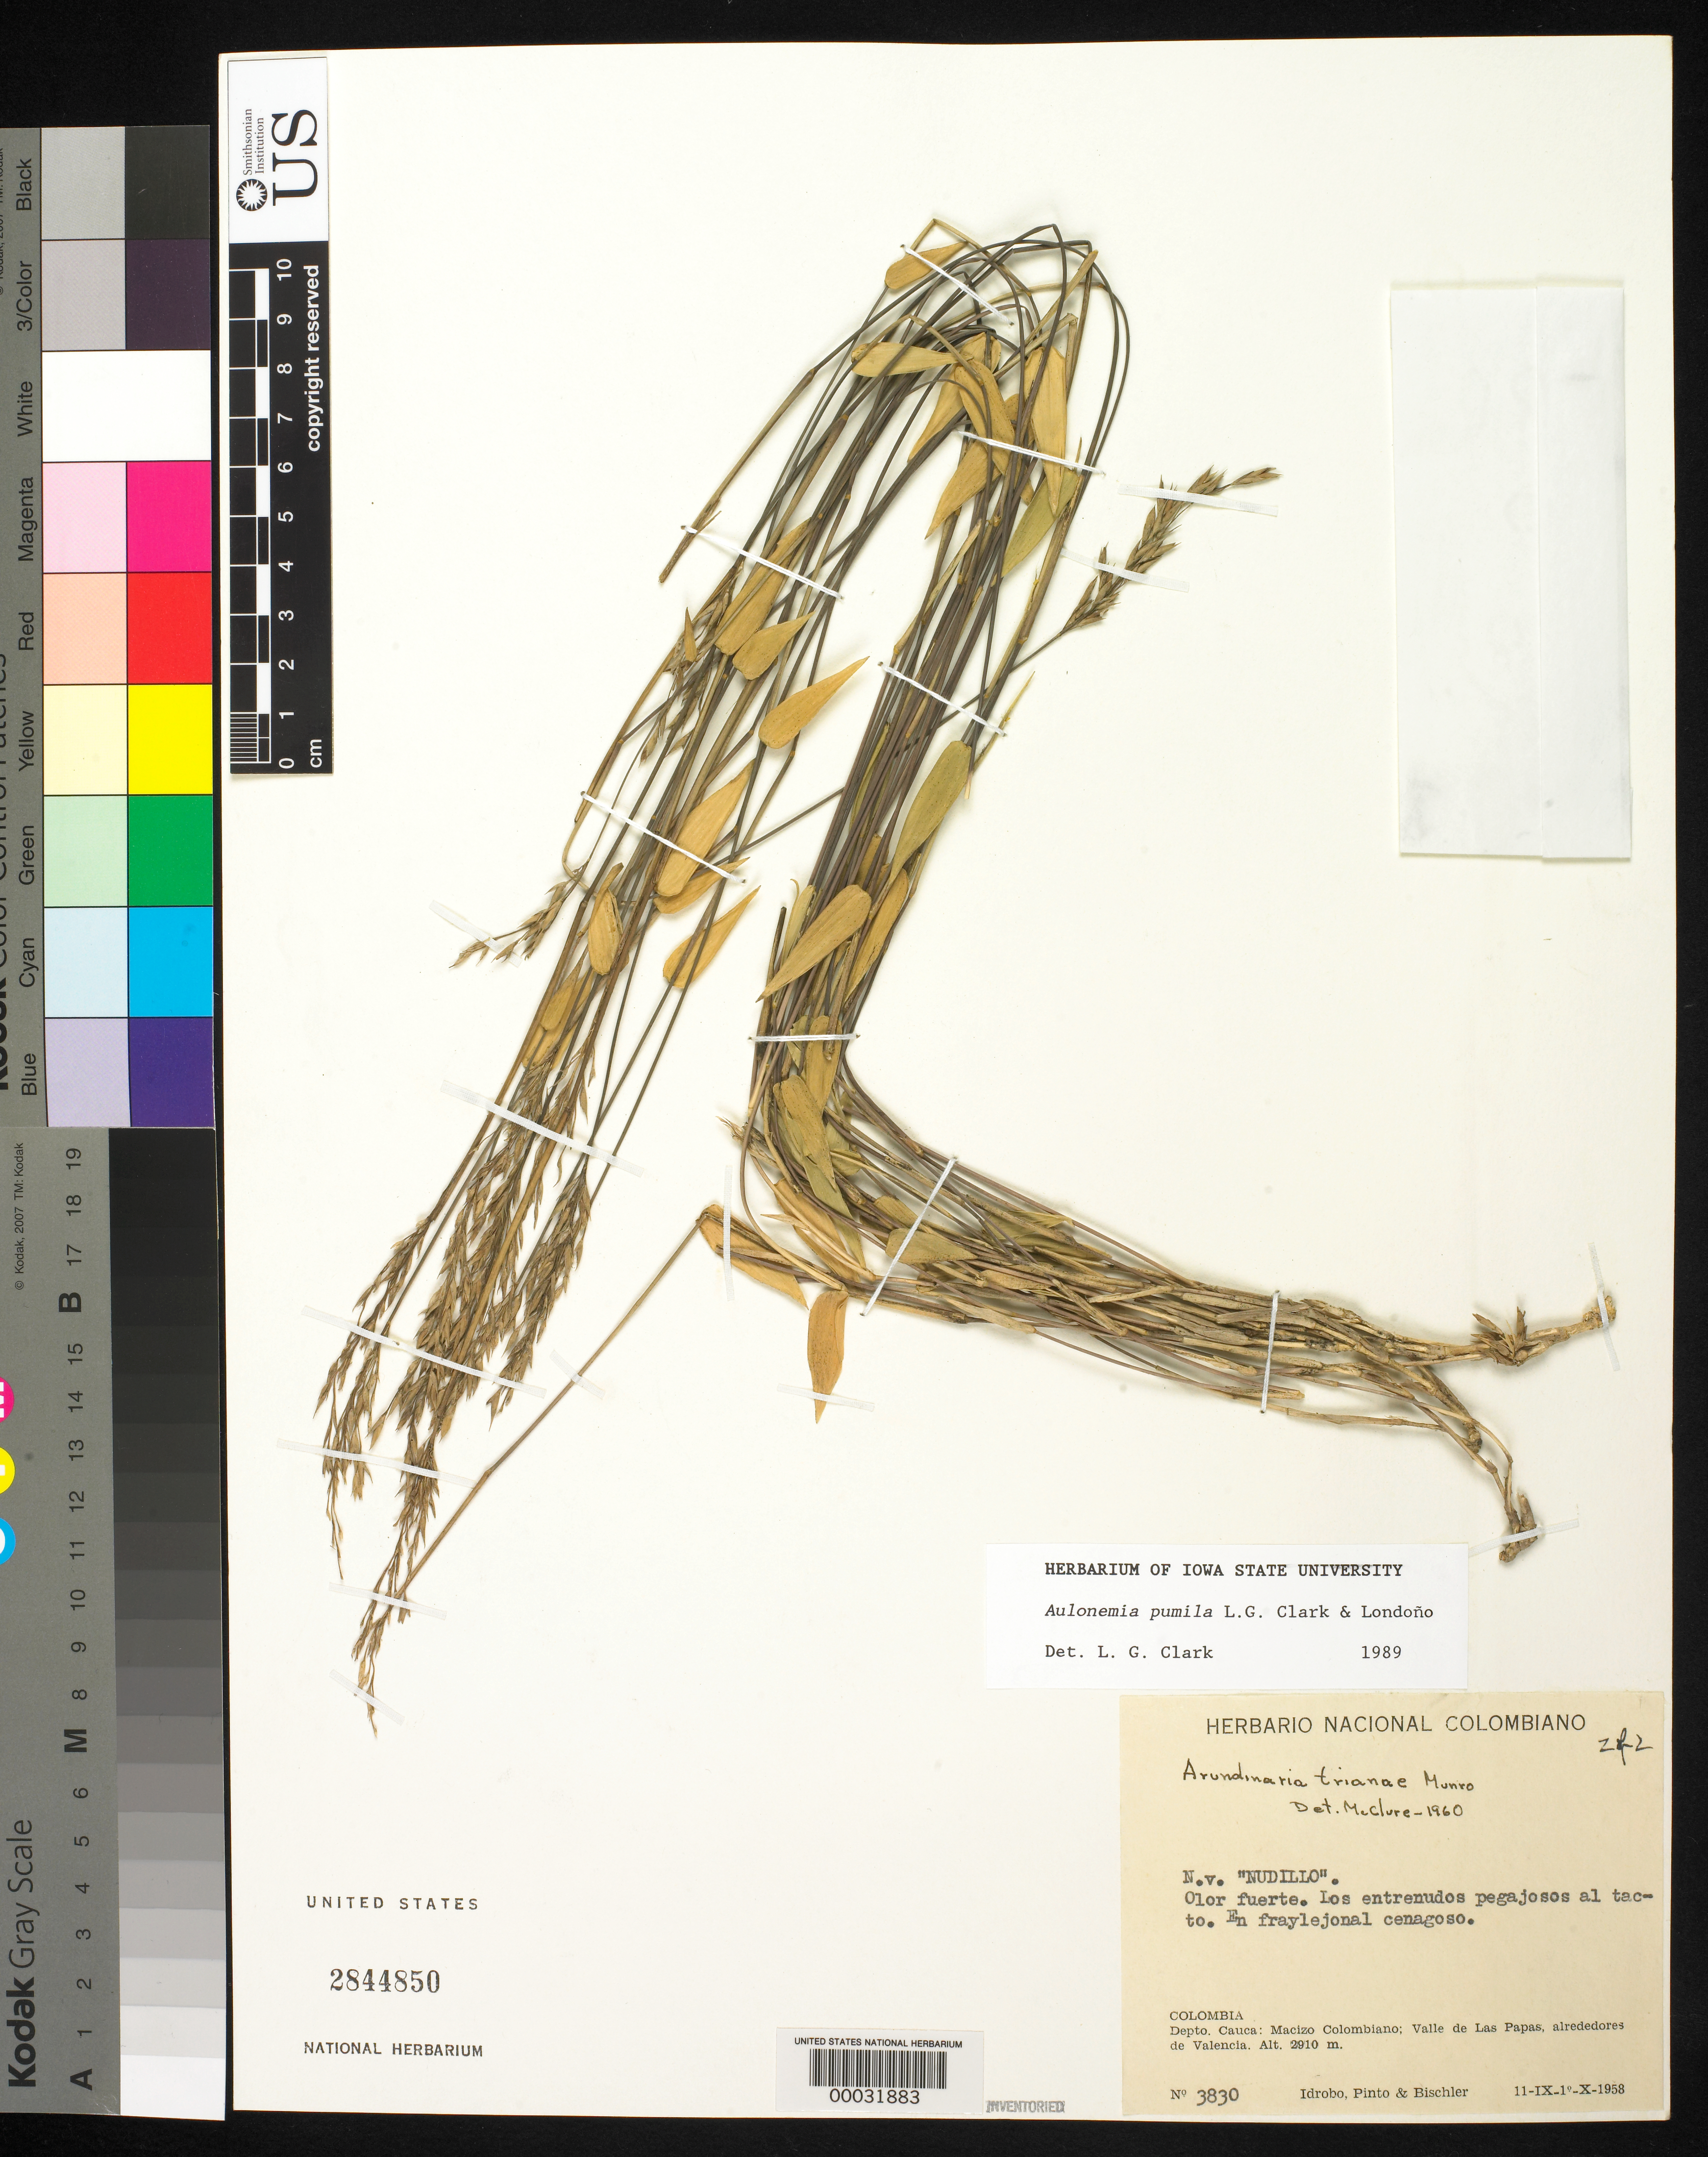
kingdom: Plantae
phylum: Tracheophyta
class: Liliopsida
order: Poales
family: Poaceae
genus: Aulonemia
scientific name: Aulonemia pumila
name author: L.G. Clark & Londoño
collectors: J. M. Idrobo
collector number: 3830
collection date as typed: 11 Sep 1958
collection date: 1958-09-11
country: Colombia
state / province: Valle del Cauca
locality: Valle de las Papas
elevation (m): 2910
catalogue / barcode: US 2844850